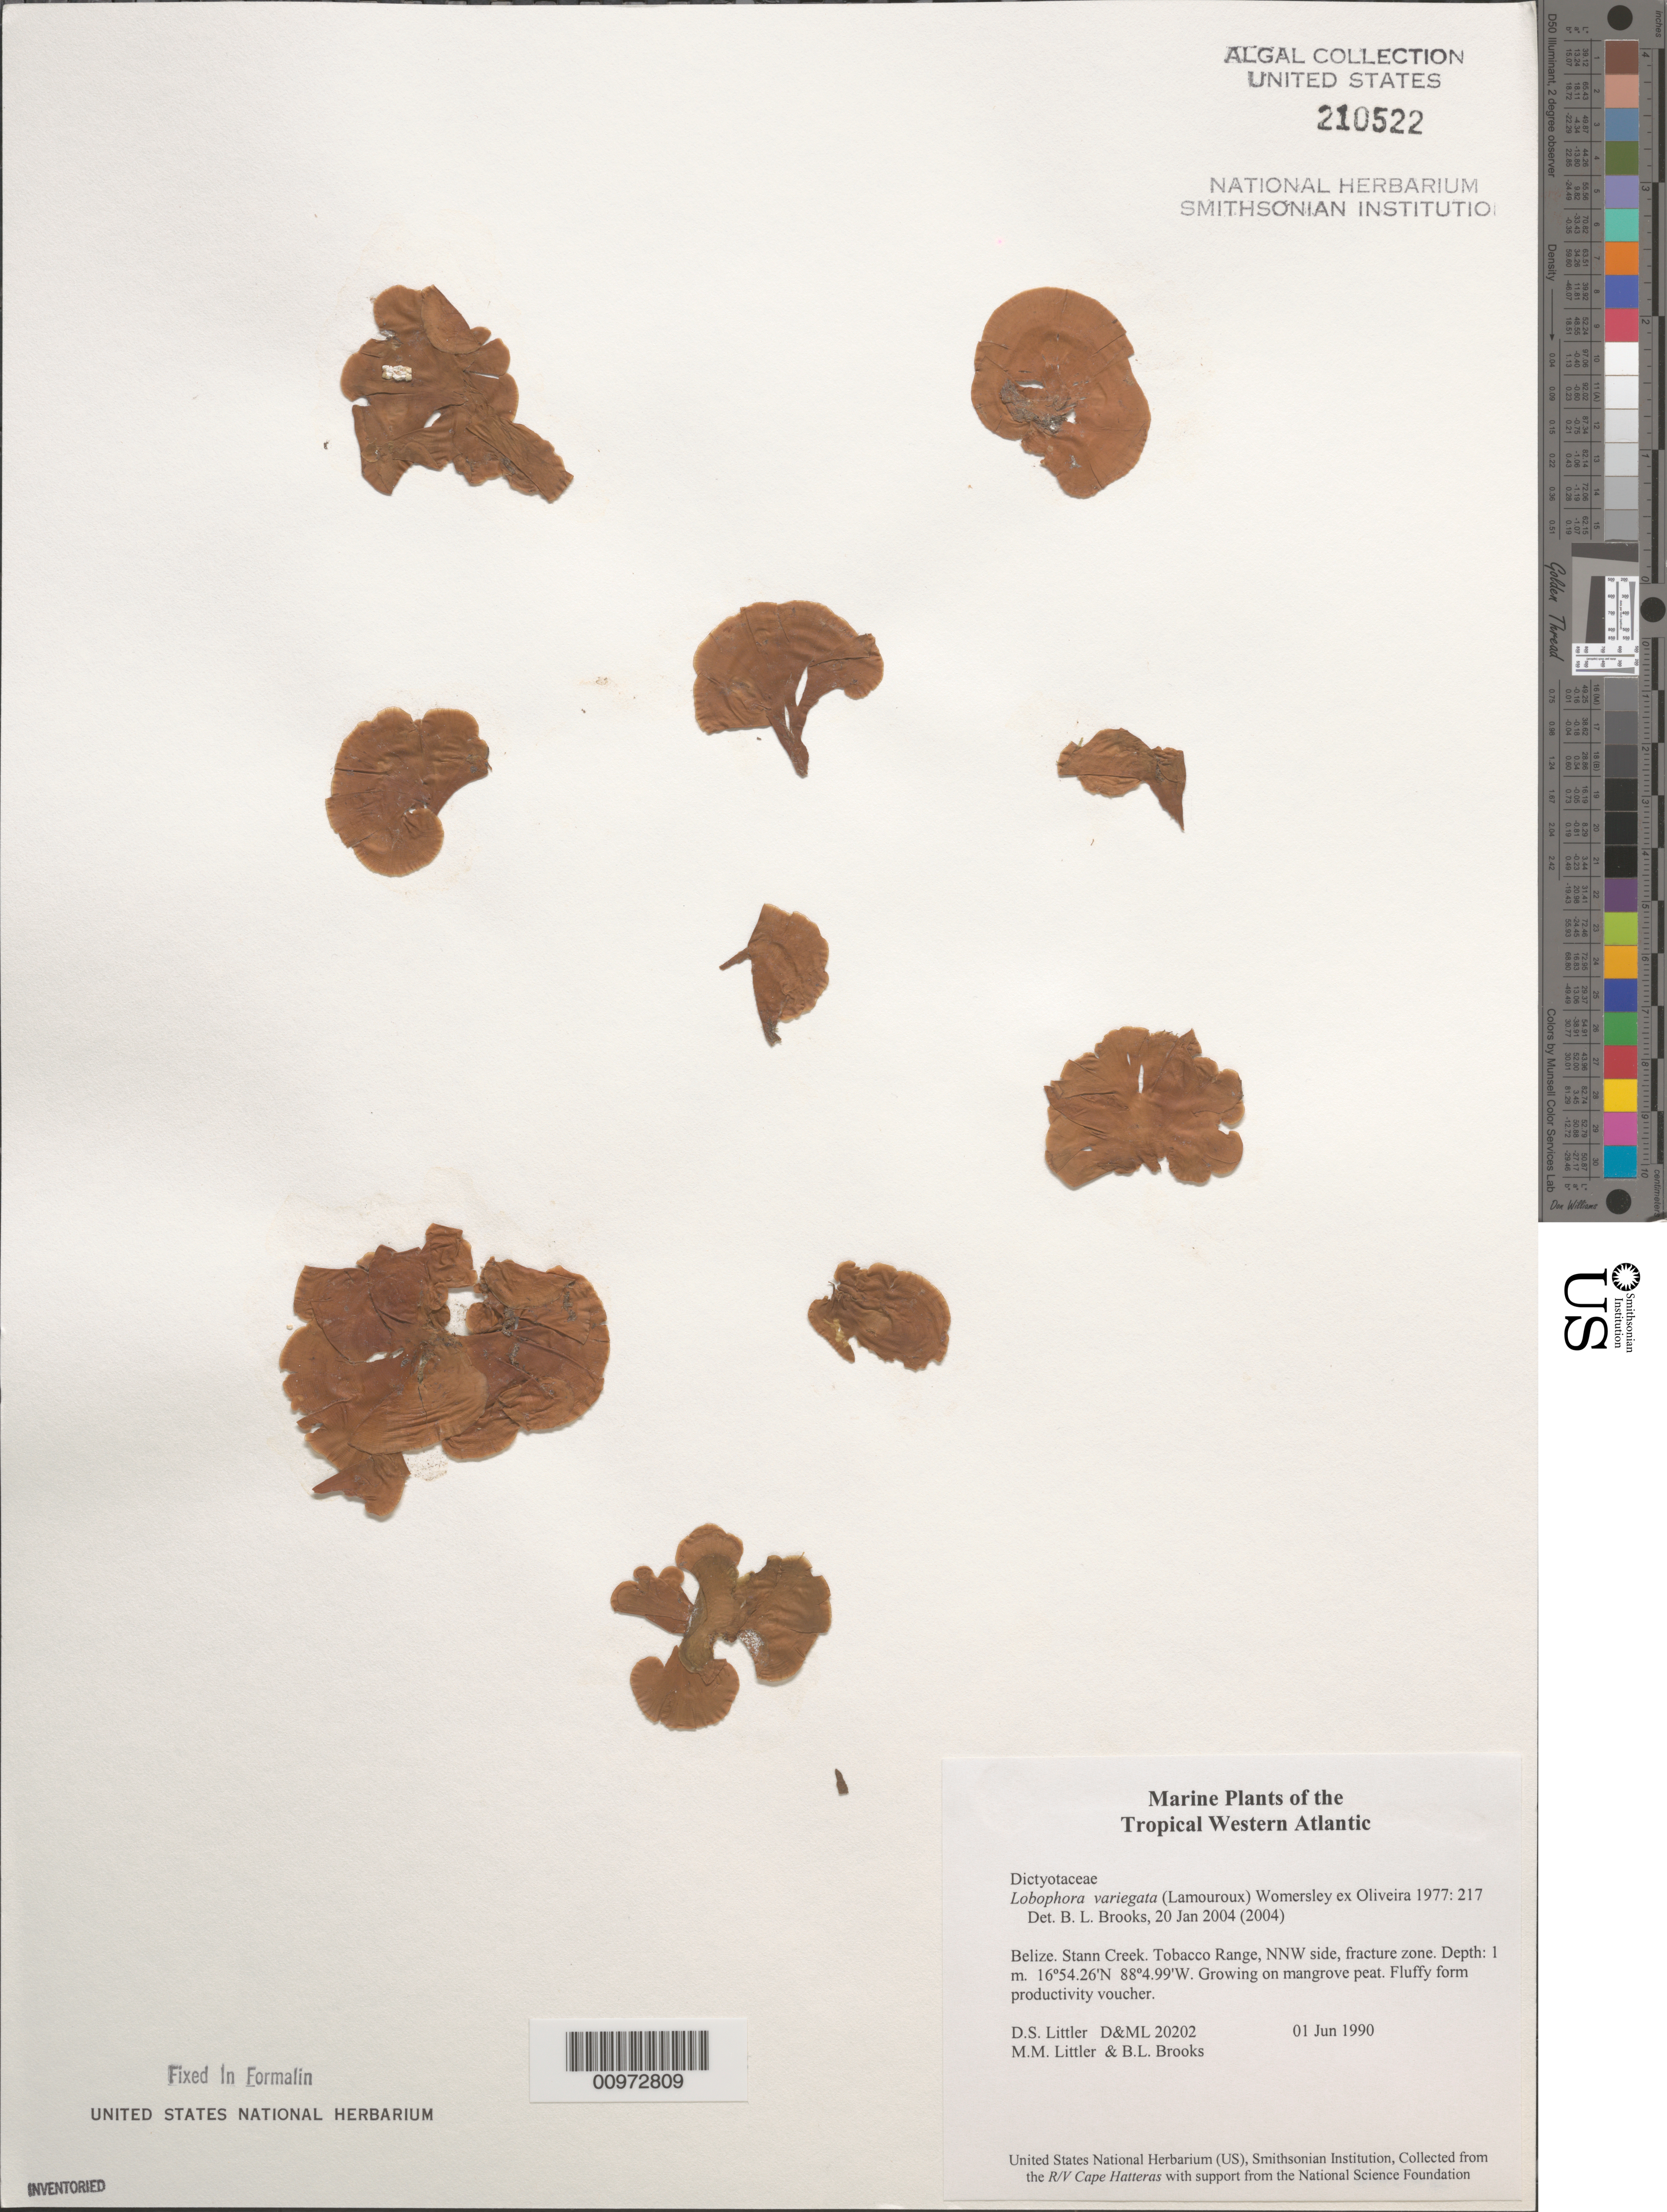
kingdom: Chromista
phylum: Ochrophyta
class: Phaeophyceae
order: Dictyotales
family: Dictyotaceae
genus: Lobophora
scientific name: Lobophora variegata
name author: (J.V.Lamouroux) Womersley & E.C. Oliveira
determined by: Brooks, B. L., (BOT), Smithsonian Institution - National Museum of Natural History (UNITED STATES)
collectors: D. S. Littler, M. M. Littler & B. Brooks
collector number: D&ML 20202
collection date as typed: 01 Jun 1990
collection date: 1990-06-01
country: Belize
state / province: Stann Creek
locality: Tobacco Range, north northwest side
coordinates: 16 54.26'N, 88 4.99'W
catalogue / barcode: US 210522